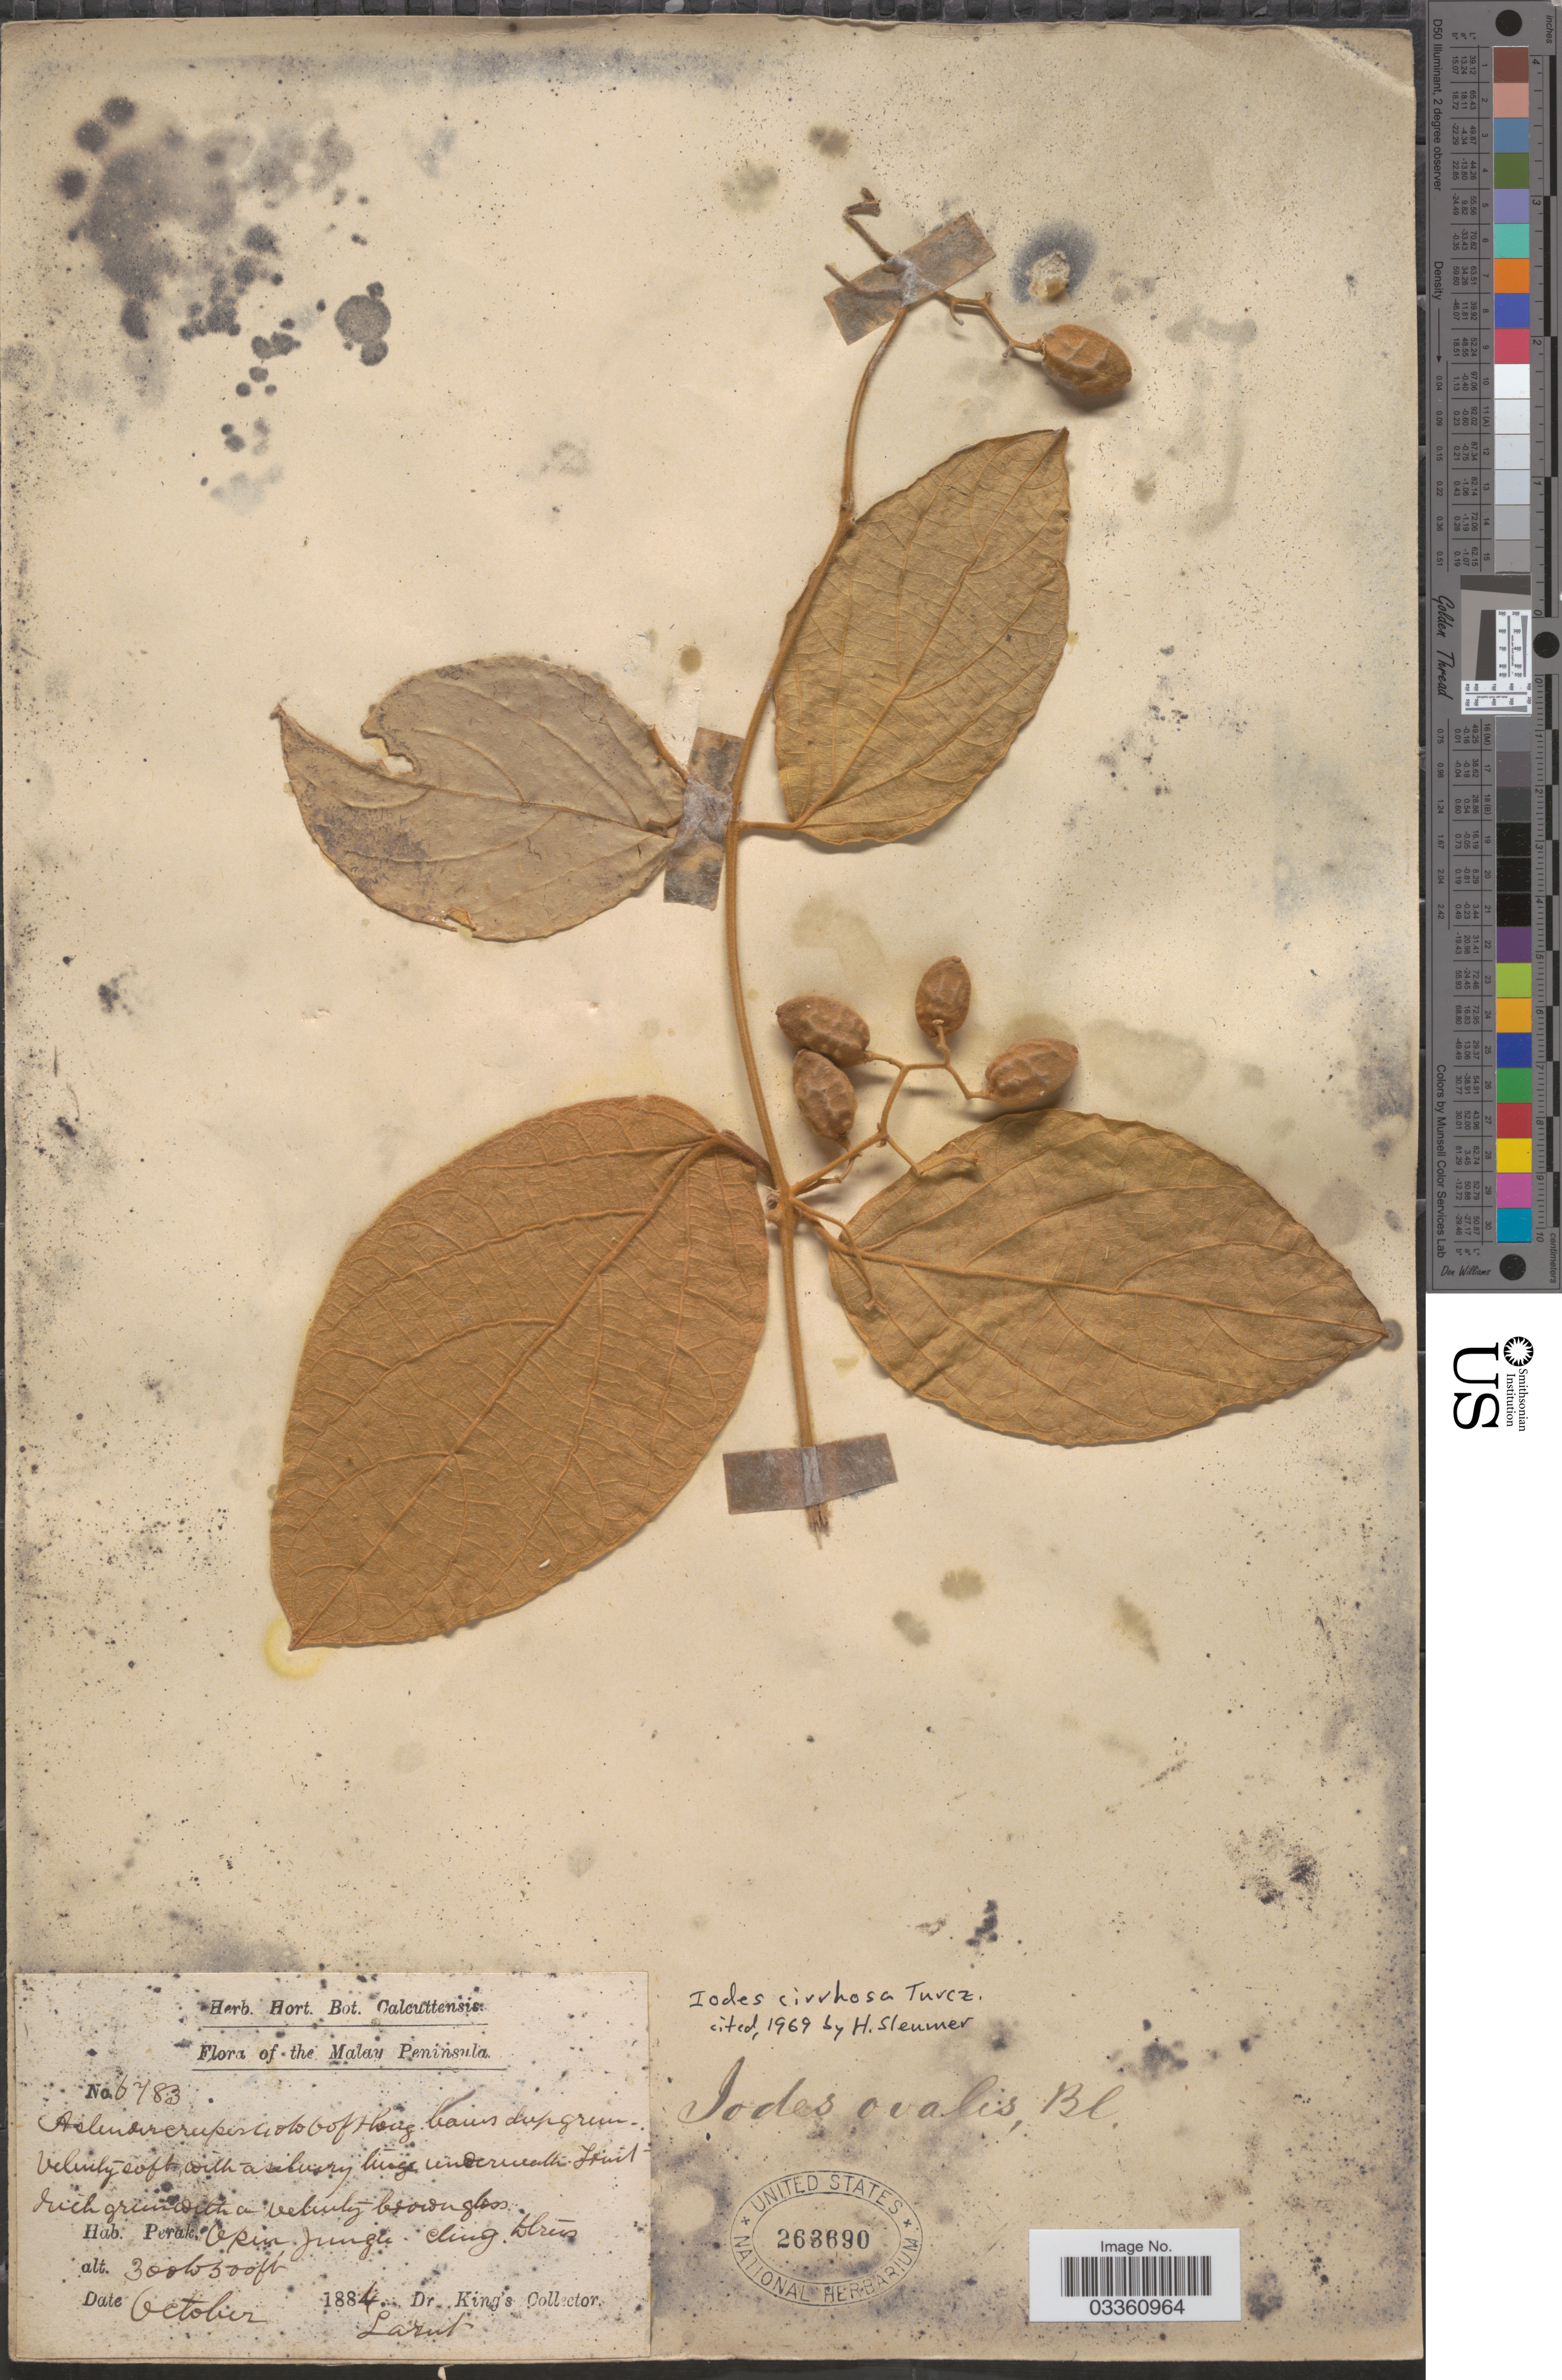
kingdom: Plantae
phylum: Tracheophyta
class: Magnoliopsida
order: Icacinales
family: Icacinaceae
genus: Iodes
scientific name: Iodes cirrhosa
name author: Turcz.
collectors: Dr. King's collector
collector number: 6783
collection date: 1884-10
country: Malaysia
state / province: Perak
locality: The Malay Peninsula. Open jungle. Cling to trees. Larut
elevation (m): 91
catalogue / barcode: US 263690